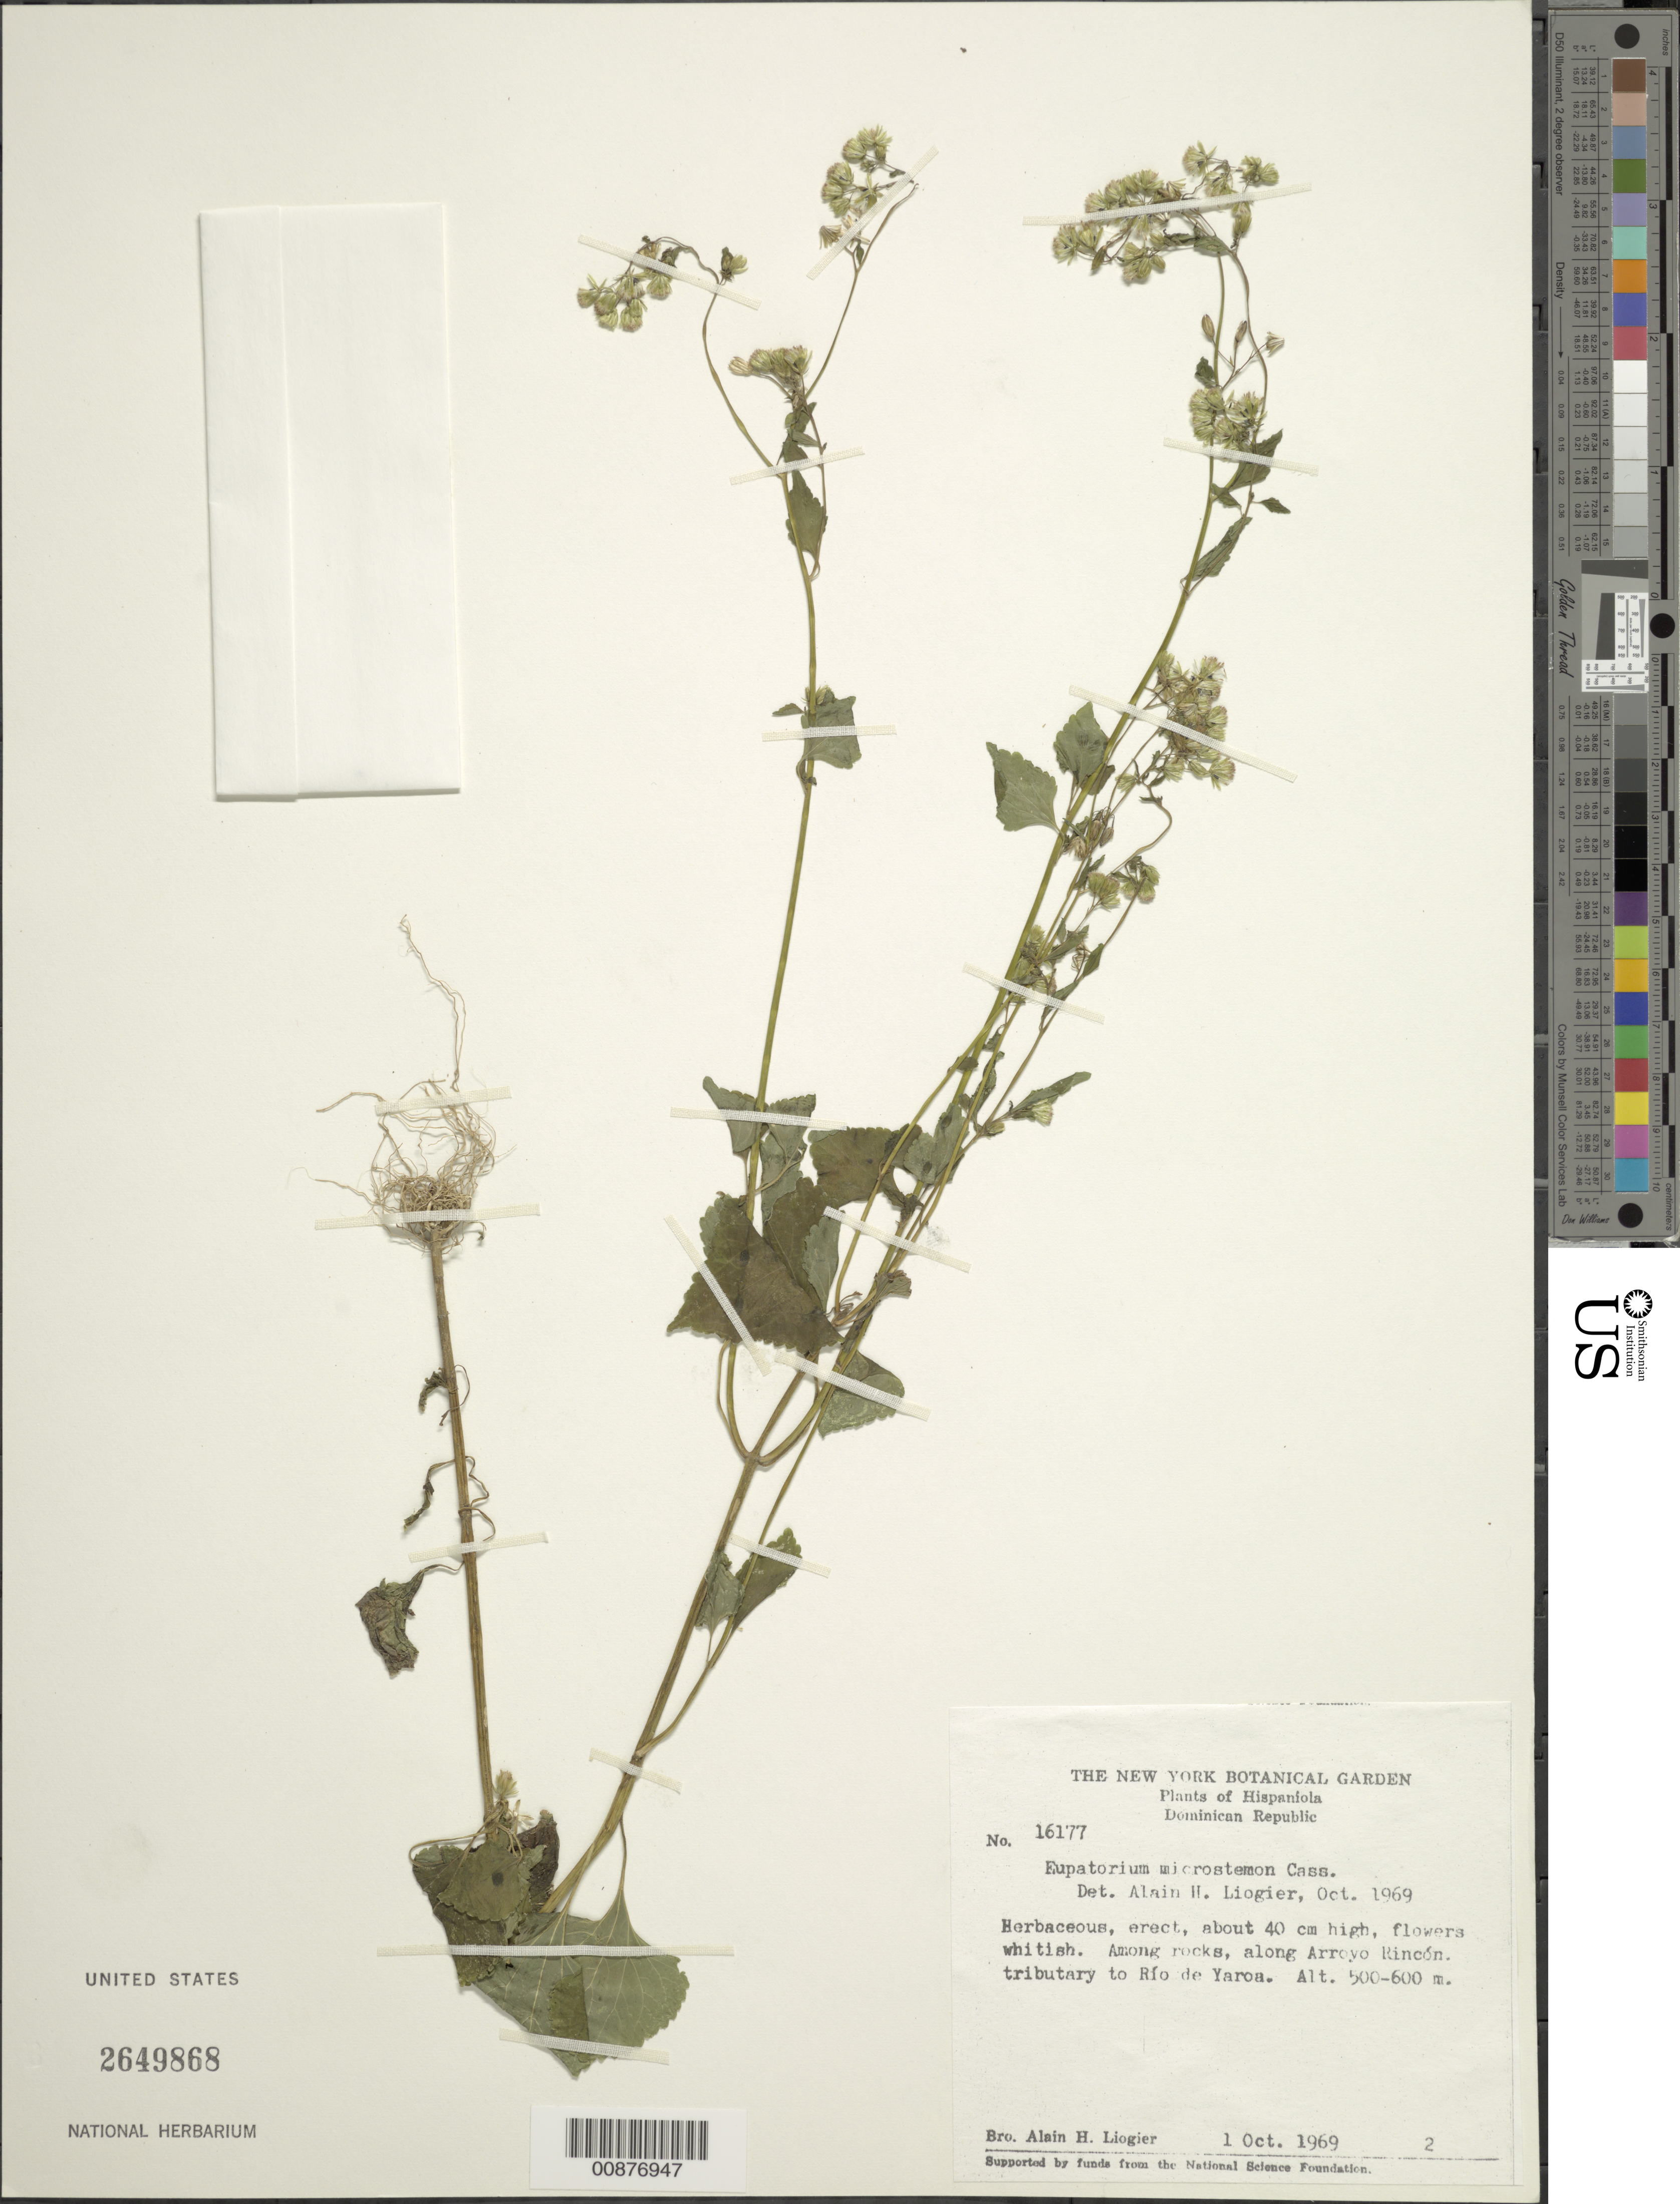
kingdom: Plantae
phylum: Tracheophyta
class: Magnoliopsida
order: Asterales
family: Asteraceae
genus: Fleischmannia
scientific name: Fleischmannia microstemon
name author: (Cass.) R.M. King & H. Rob.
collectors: A. H. Liogier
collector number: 16177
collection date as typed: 01 Oct 1969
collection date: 1969-10-01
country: Dominican Republic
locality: Along Arroyo Rincón, tributary to Río de Yaria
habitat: Among rocks, along arroyo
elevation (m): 500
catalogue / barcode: US 2649868